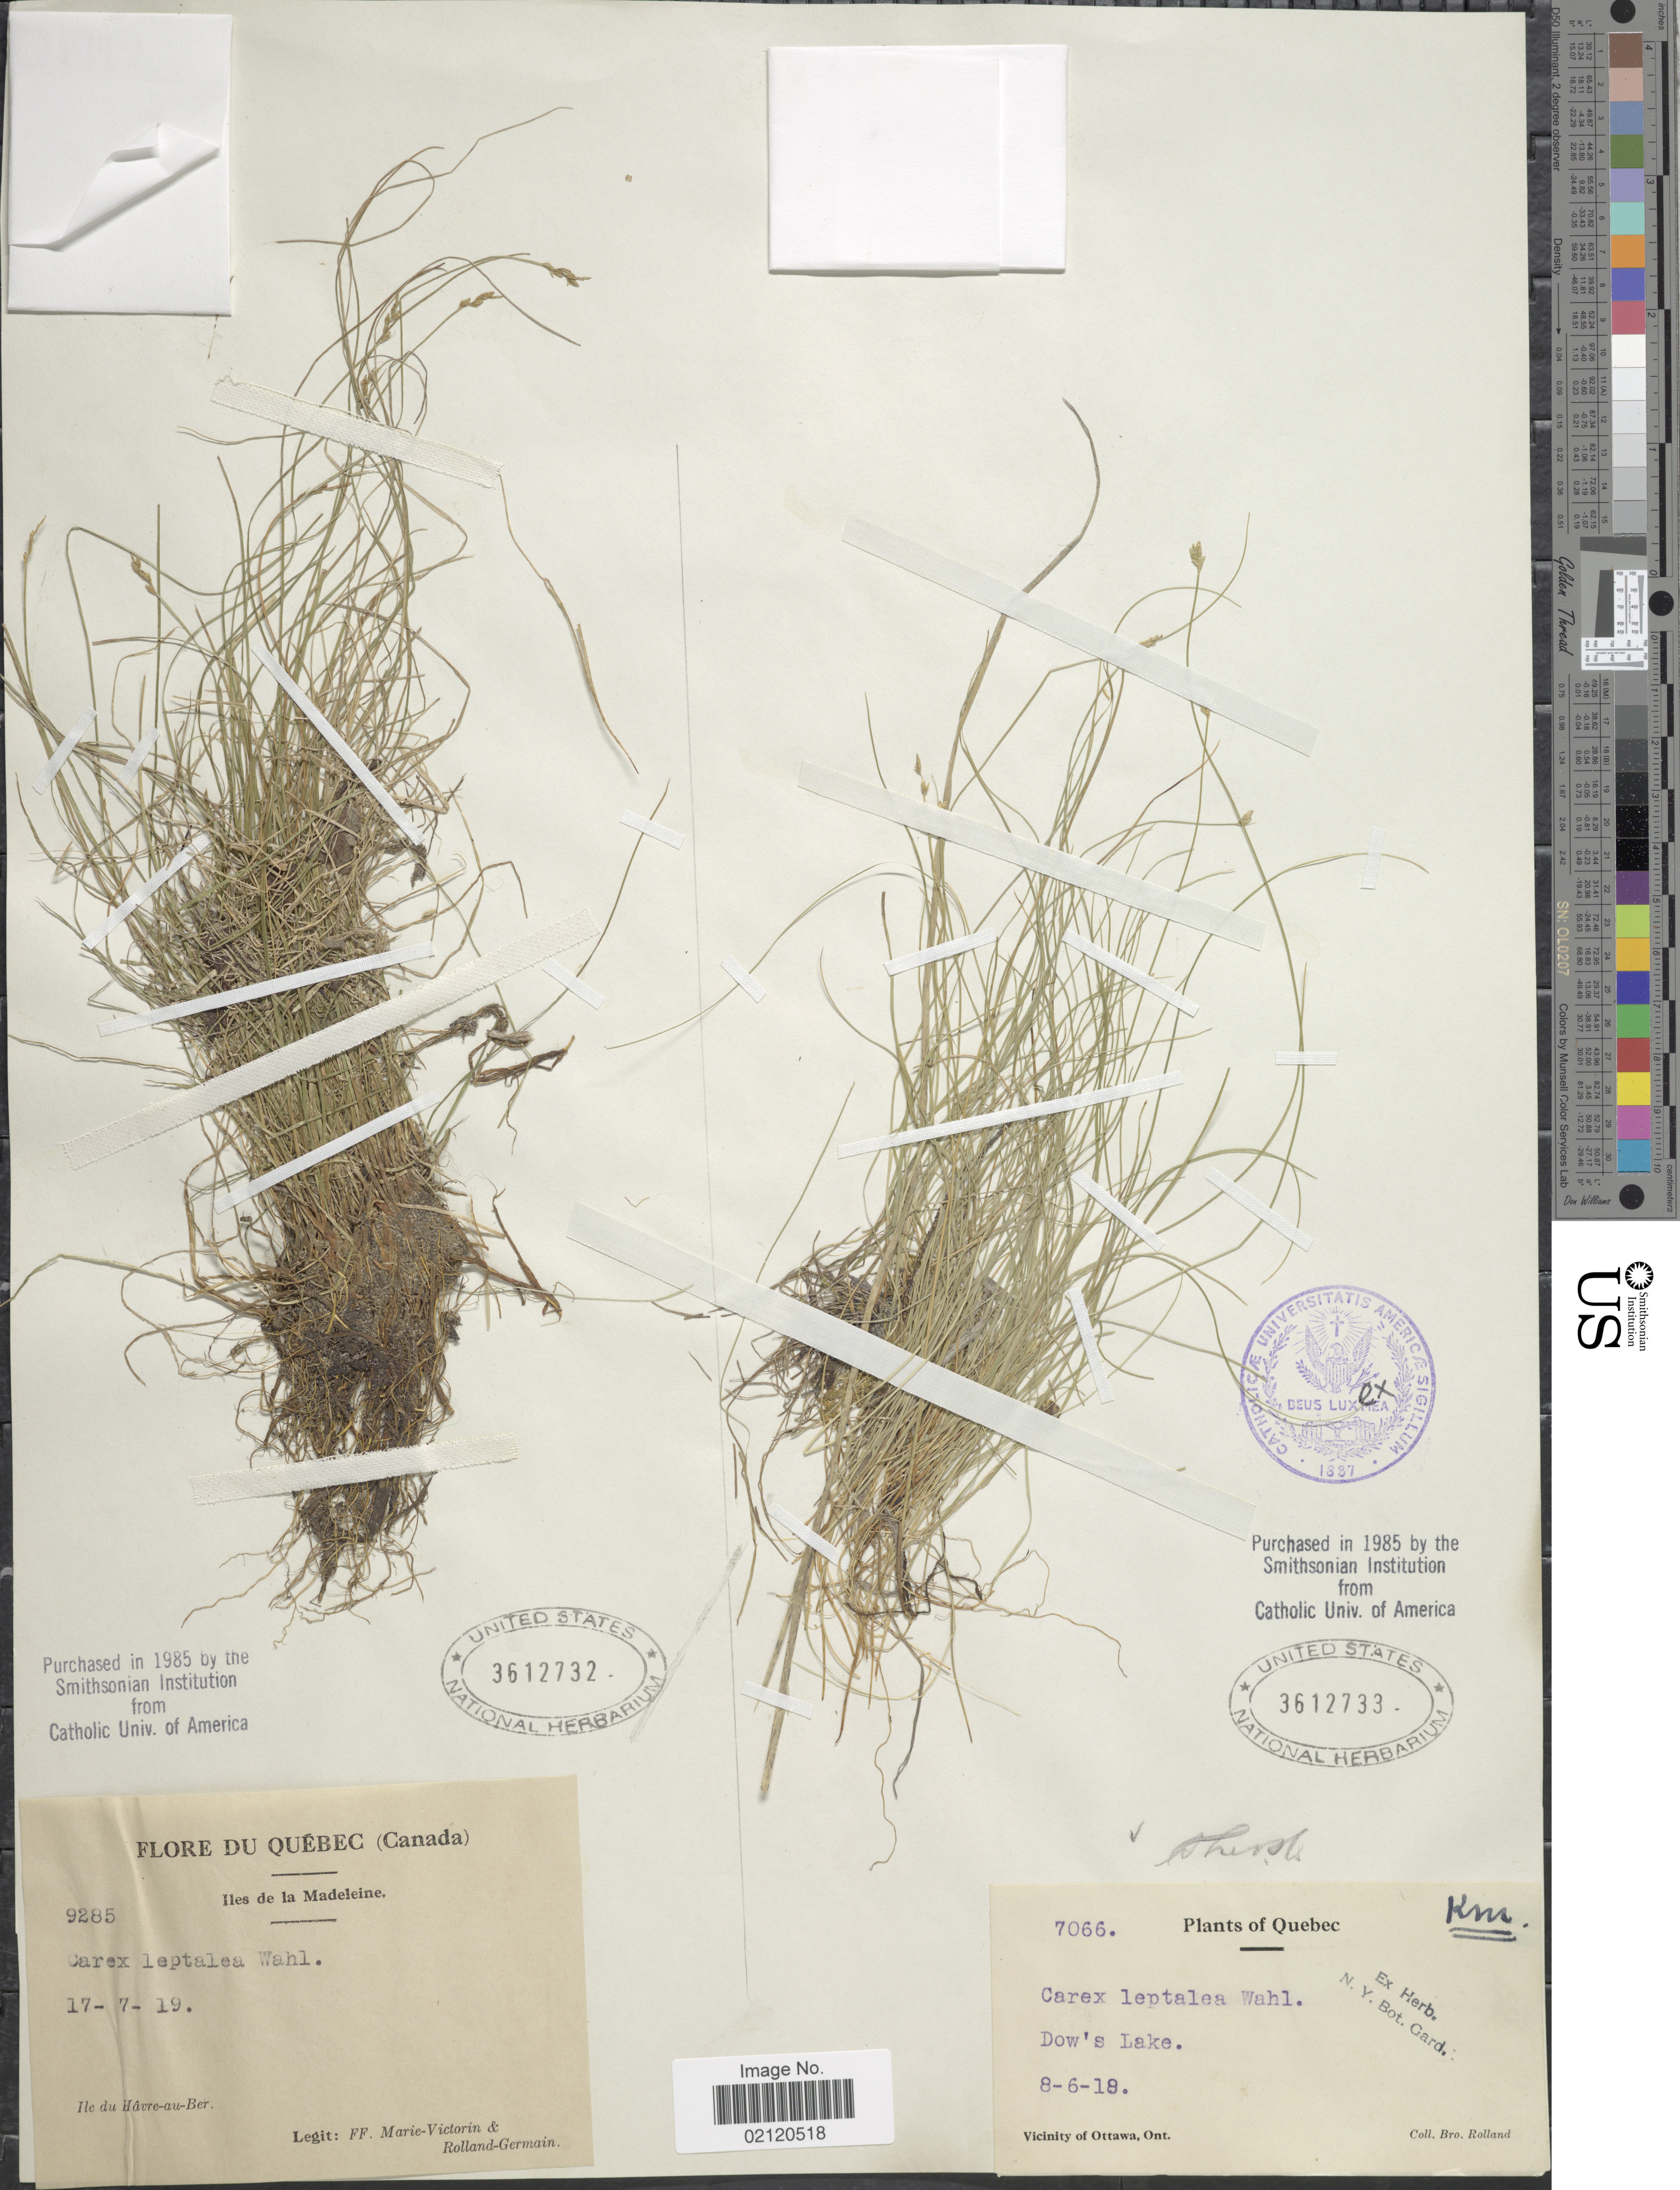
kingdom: Plantae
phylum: Tracheophyta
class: Liliopsida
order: Poales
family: Cyperaceae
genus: Carex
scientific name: Carex leptalea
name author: Wahlenb.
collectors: B. Rolland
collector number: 7066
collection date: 1918-06-08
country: Canada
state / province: Quebec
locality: Quebec, Dow's Lake, Vicinity of Ottawa, Ont.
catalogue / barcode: US 3612733-2